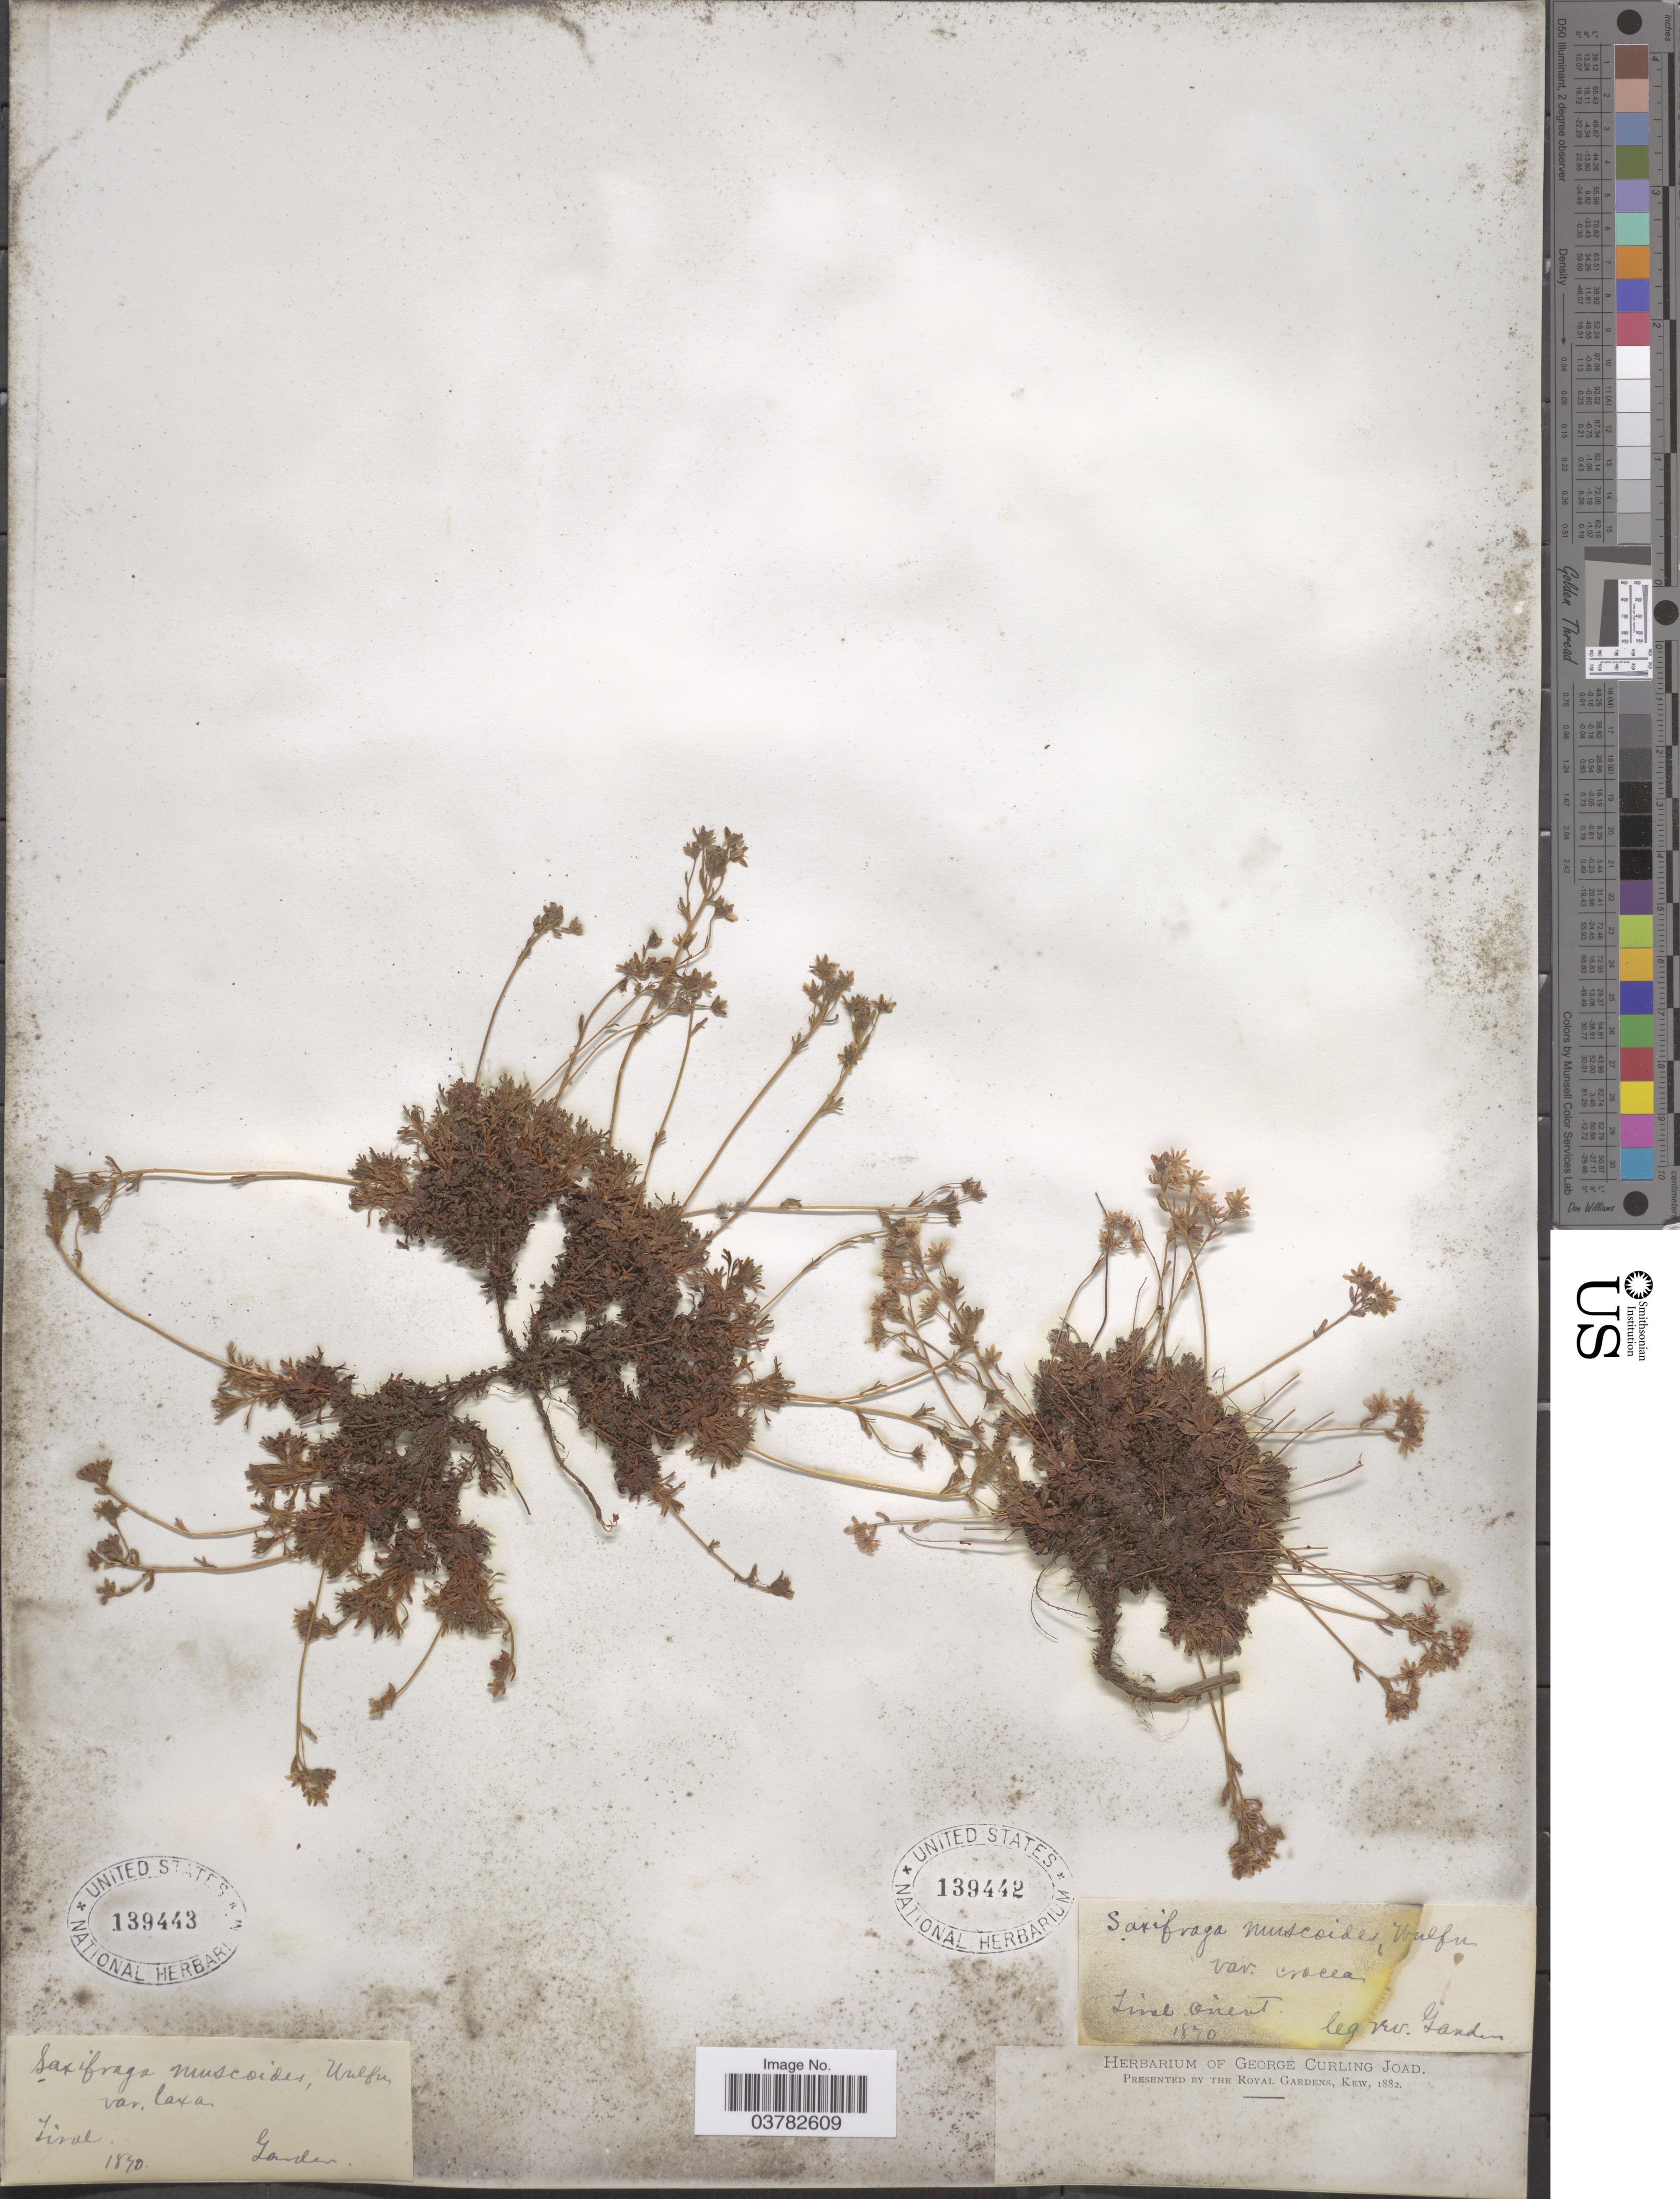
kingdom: Plantae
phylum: Tracheophyta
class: Magnoliopsida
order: Saxifragales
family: Saxifragaceae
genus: Saxifraga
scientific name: Saxifraga muscoides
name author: All.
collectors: -- Gander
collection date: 1870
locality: Tirol.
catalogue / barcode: US 139443